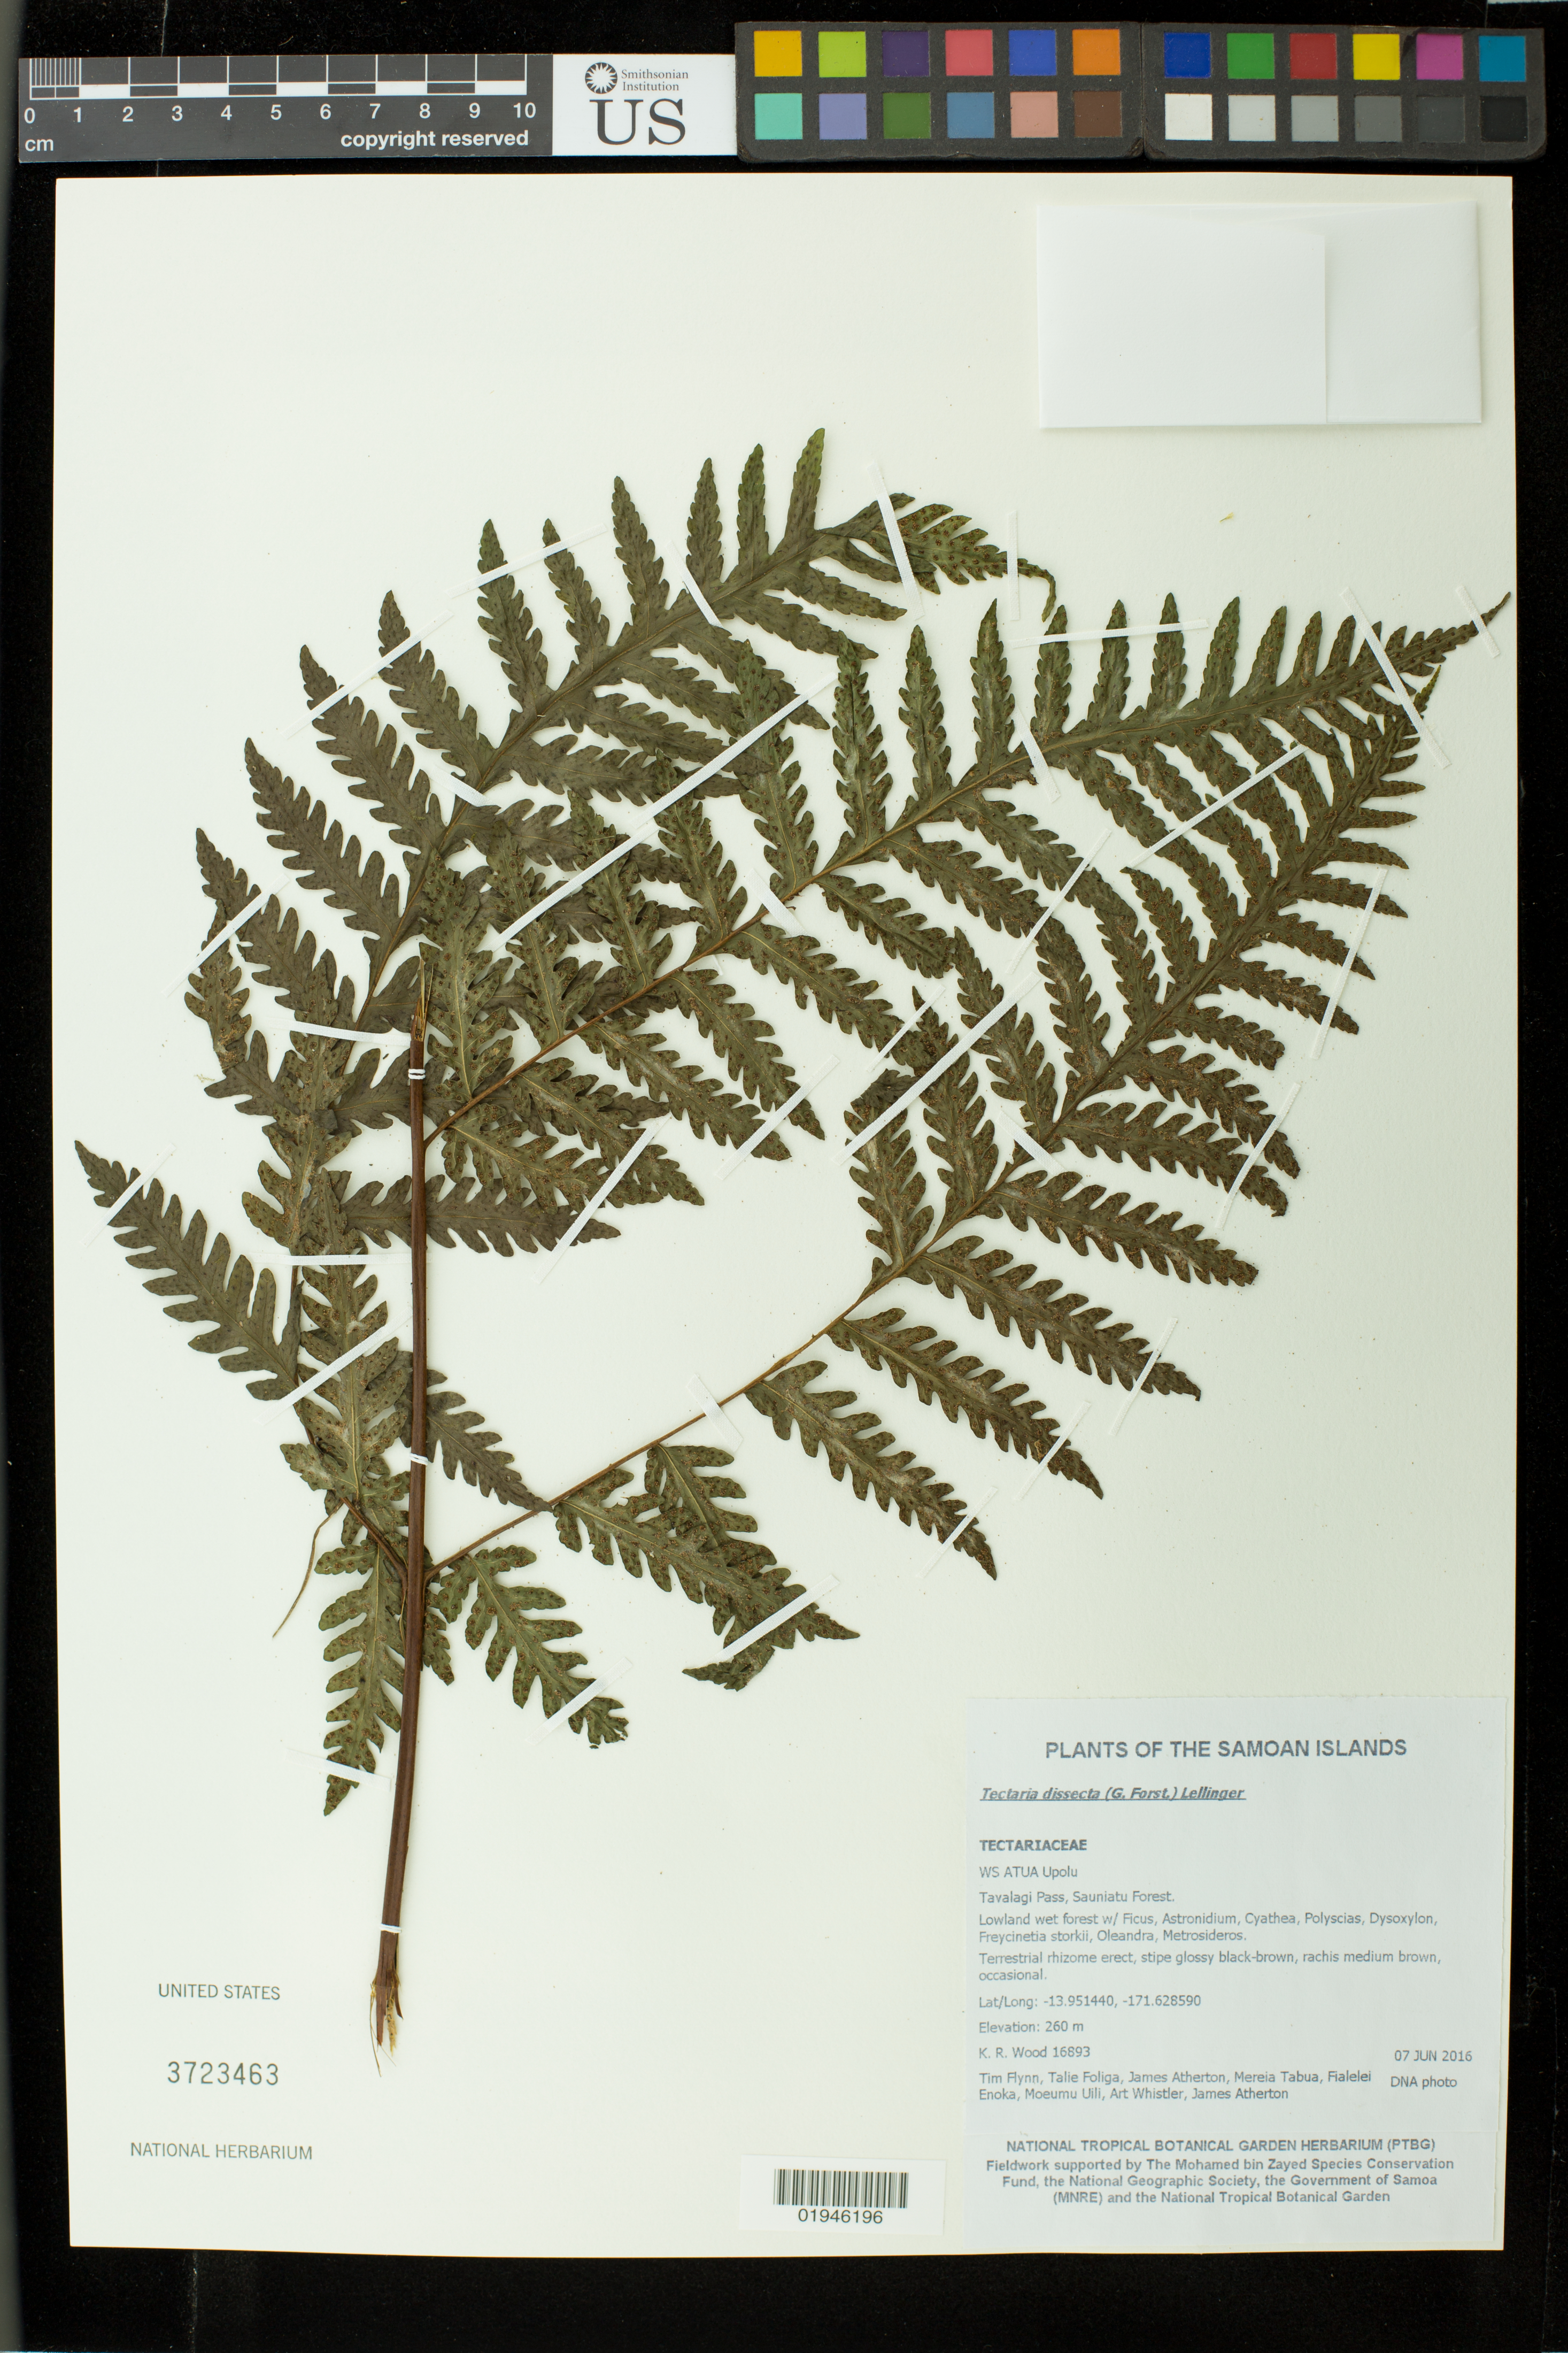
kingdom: Plantae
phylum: Tracheophyta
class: Polypodiopsida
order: Polypodiales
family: Tectariaceae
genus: Tectaria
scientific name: Tectaria dissecta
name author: (G. Forst.) Lellinger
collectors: K. R. Wood, T. W. Flynn, T. Foliga, J. Atherton, M. Tabua, F. Enoka, M. Uili & A. Whistler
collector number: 16893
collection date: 2016-06-07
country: Samoa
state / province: Atua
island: Upolu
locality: Upolu, Tavalagi Pass, Sauniatu Forest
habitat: Lowland wet forest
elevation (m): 260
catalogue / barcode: US 3723463